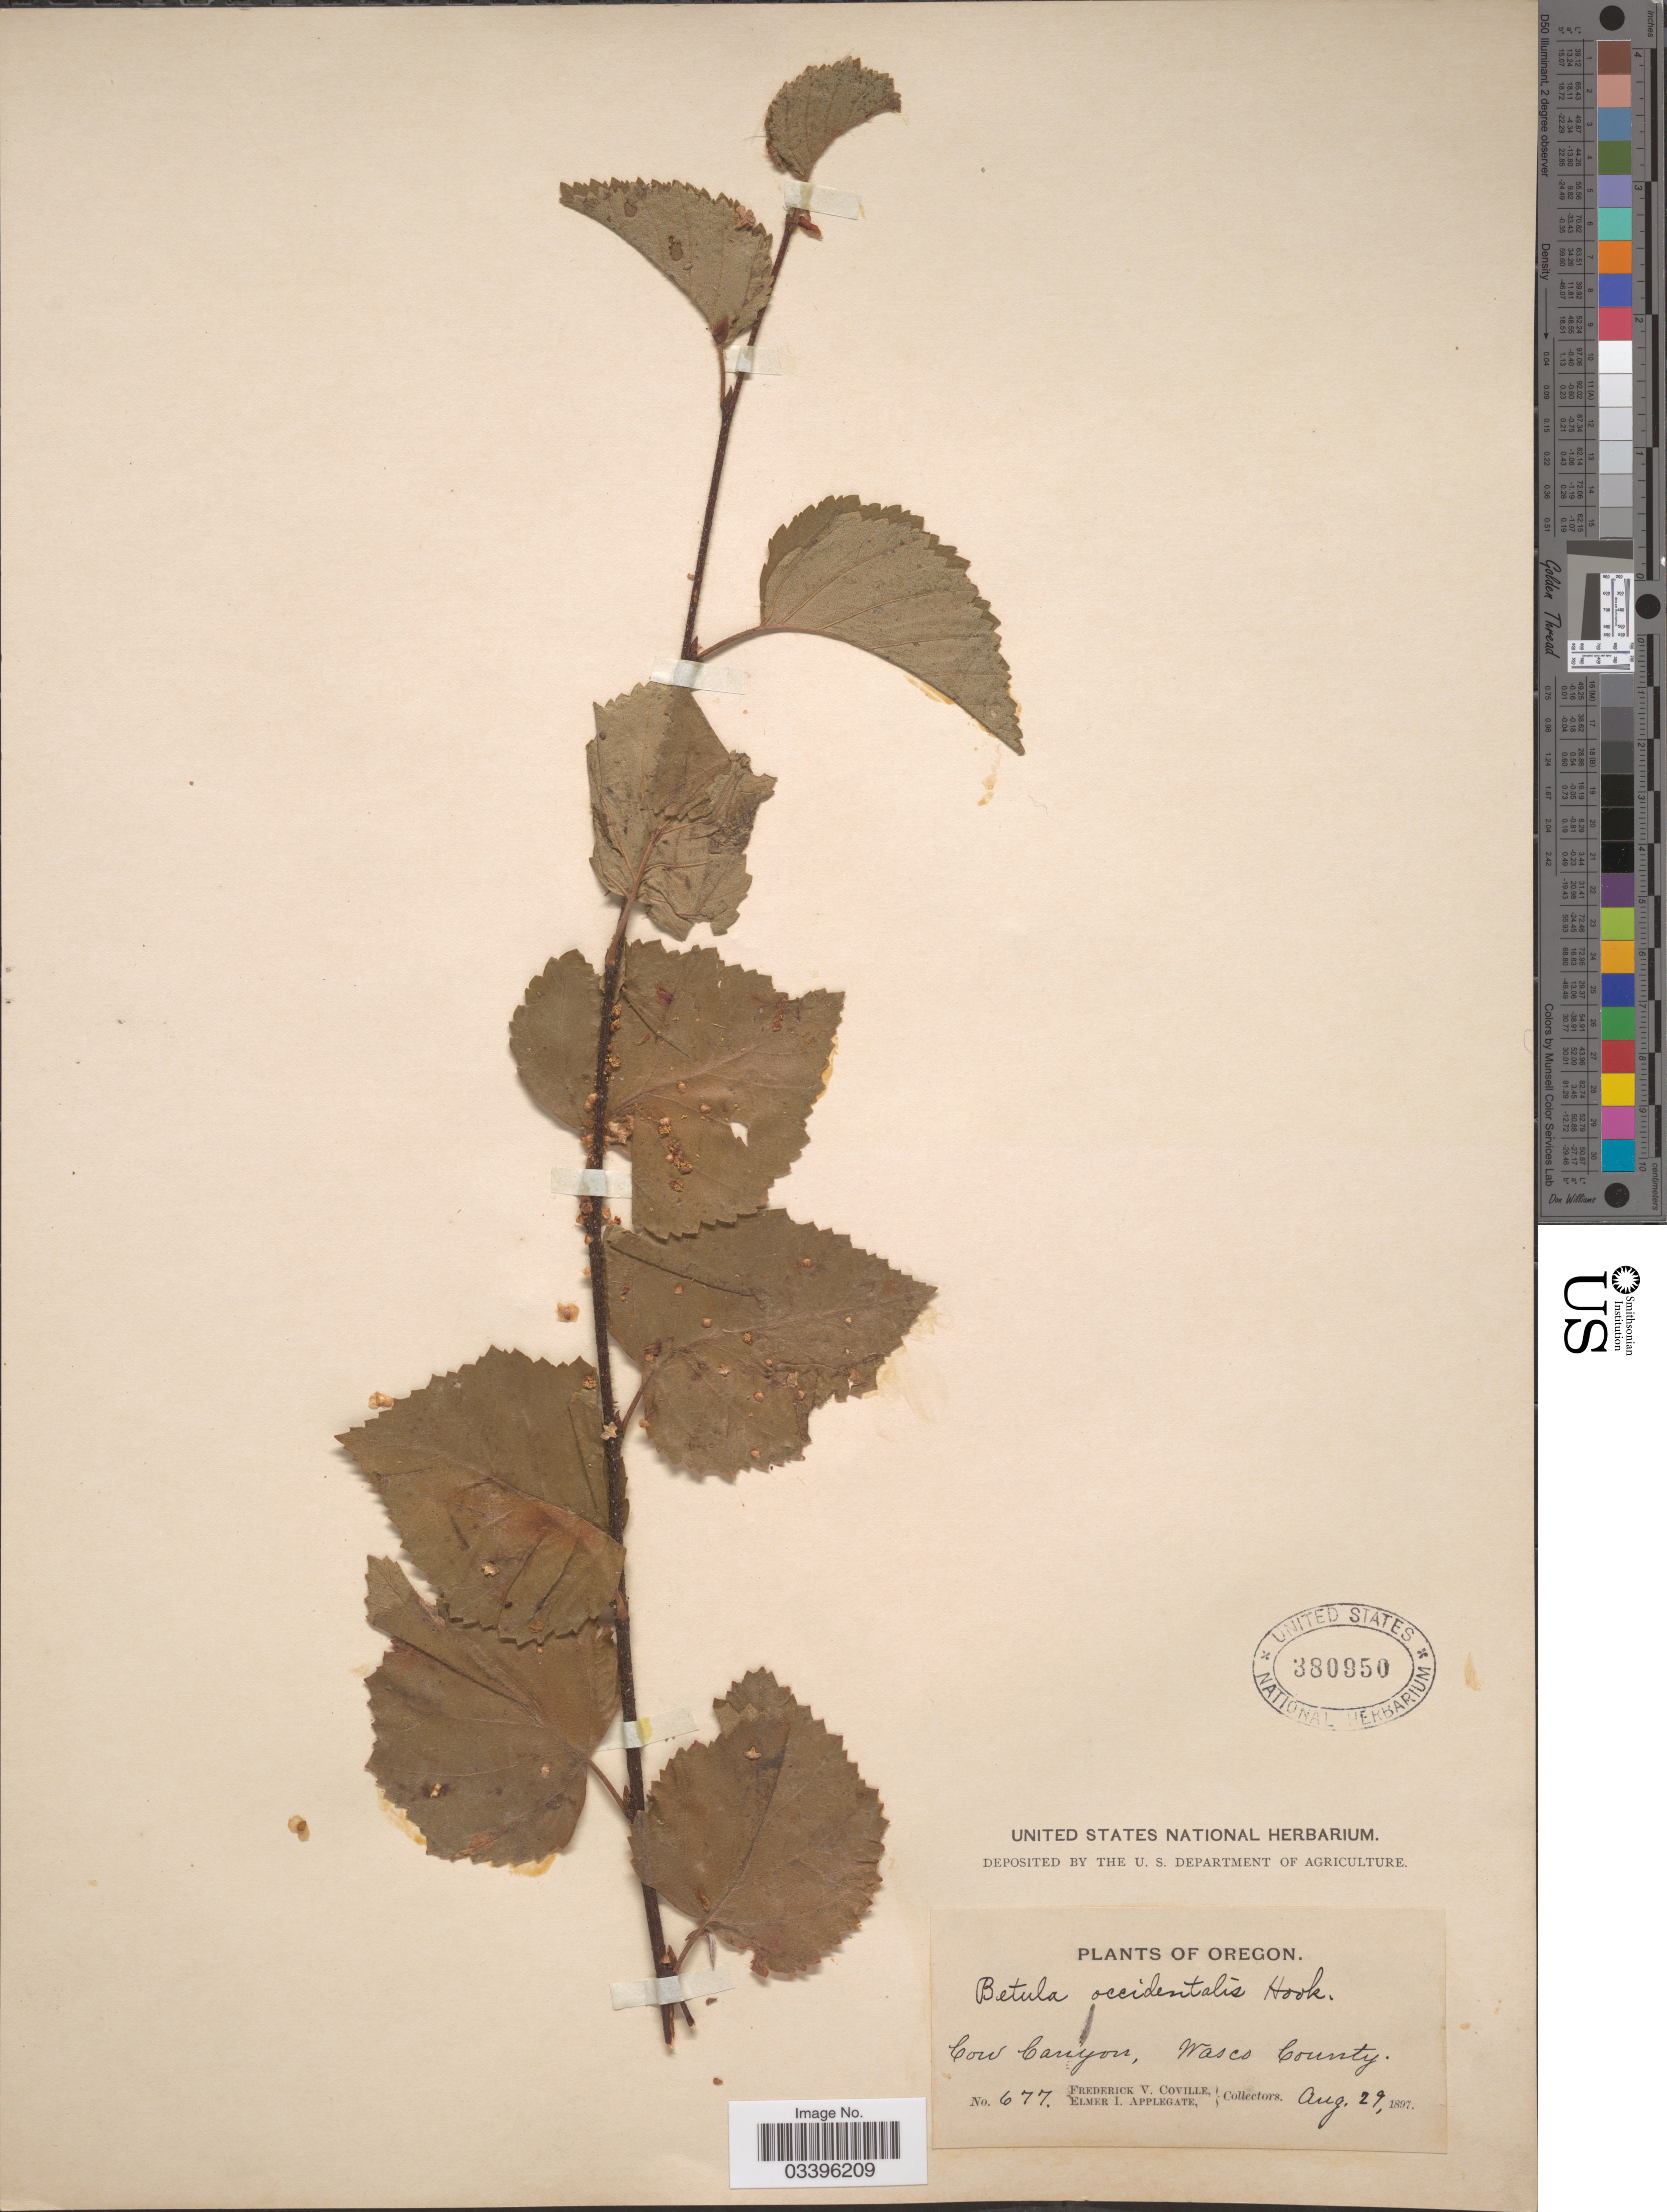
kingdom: Plantae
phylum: Tracheophyta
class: Magnoliopsida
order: Fagales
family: Betulaceae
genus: Betula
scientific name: Betula occidentalis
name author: Hook.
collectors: F. V. Coville & E. I. Applegate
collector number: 677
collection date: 1897-08-29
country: United States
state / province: Oregon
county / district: Wasco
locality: Cow Canyon, Wasco County.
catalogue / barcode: US 380950